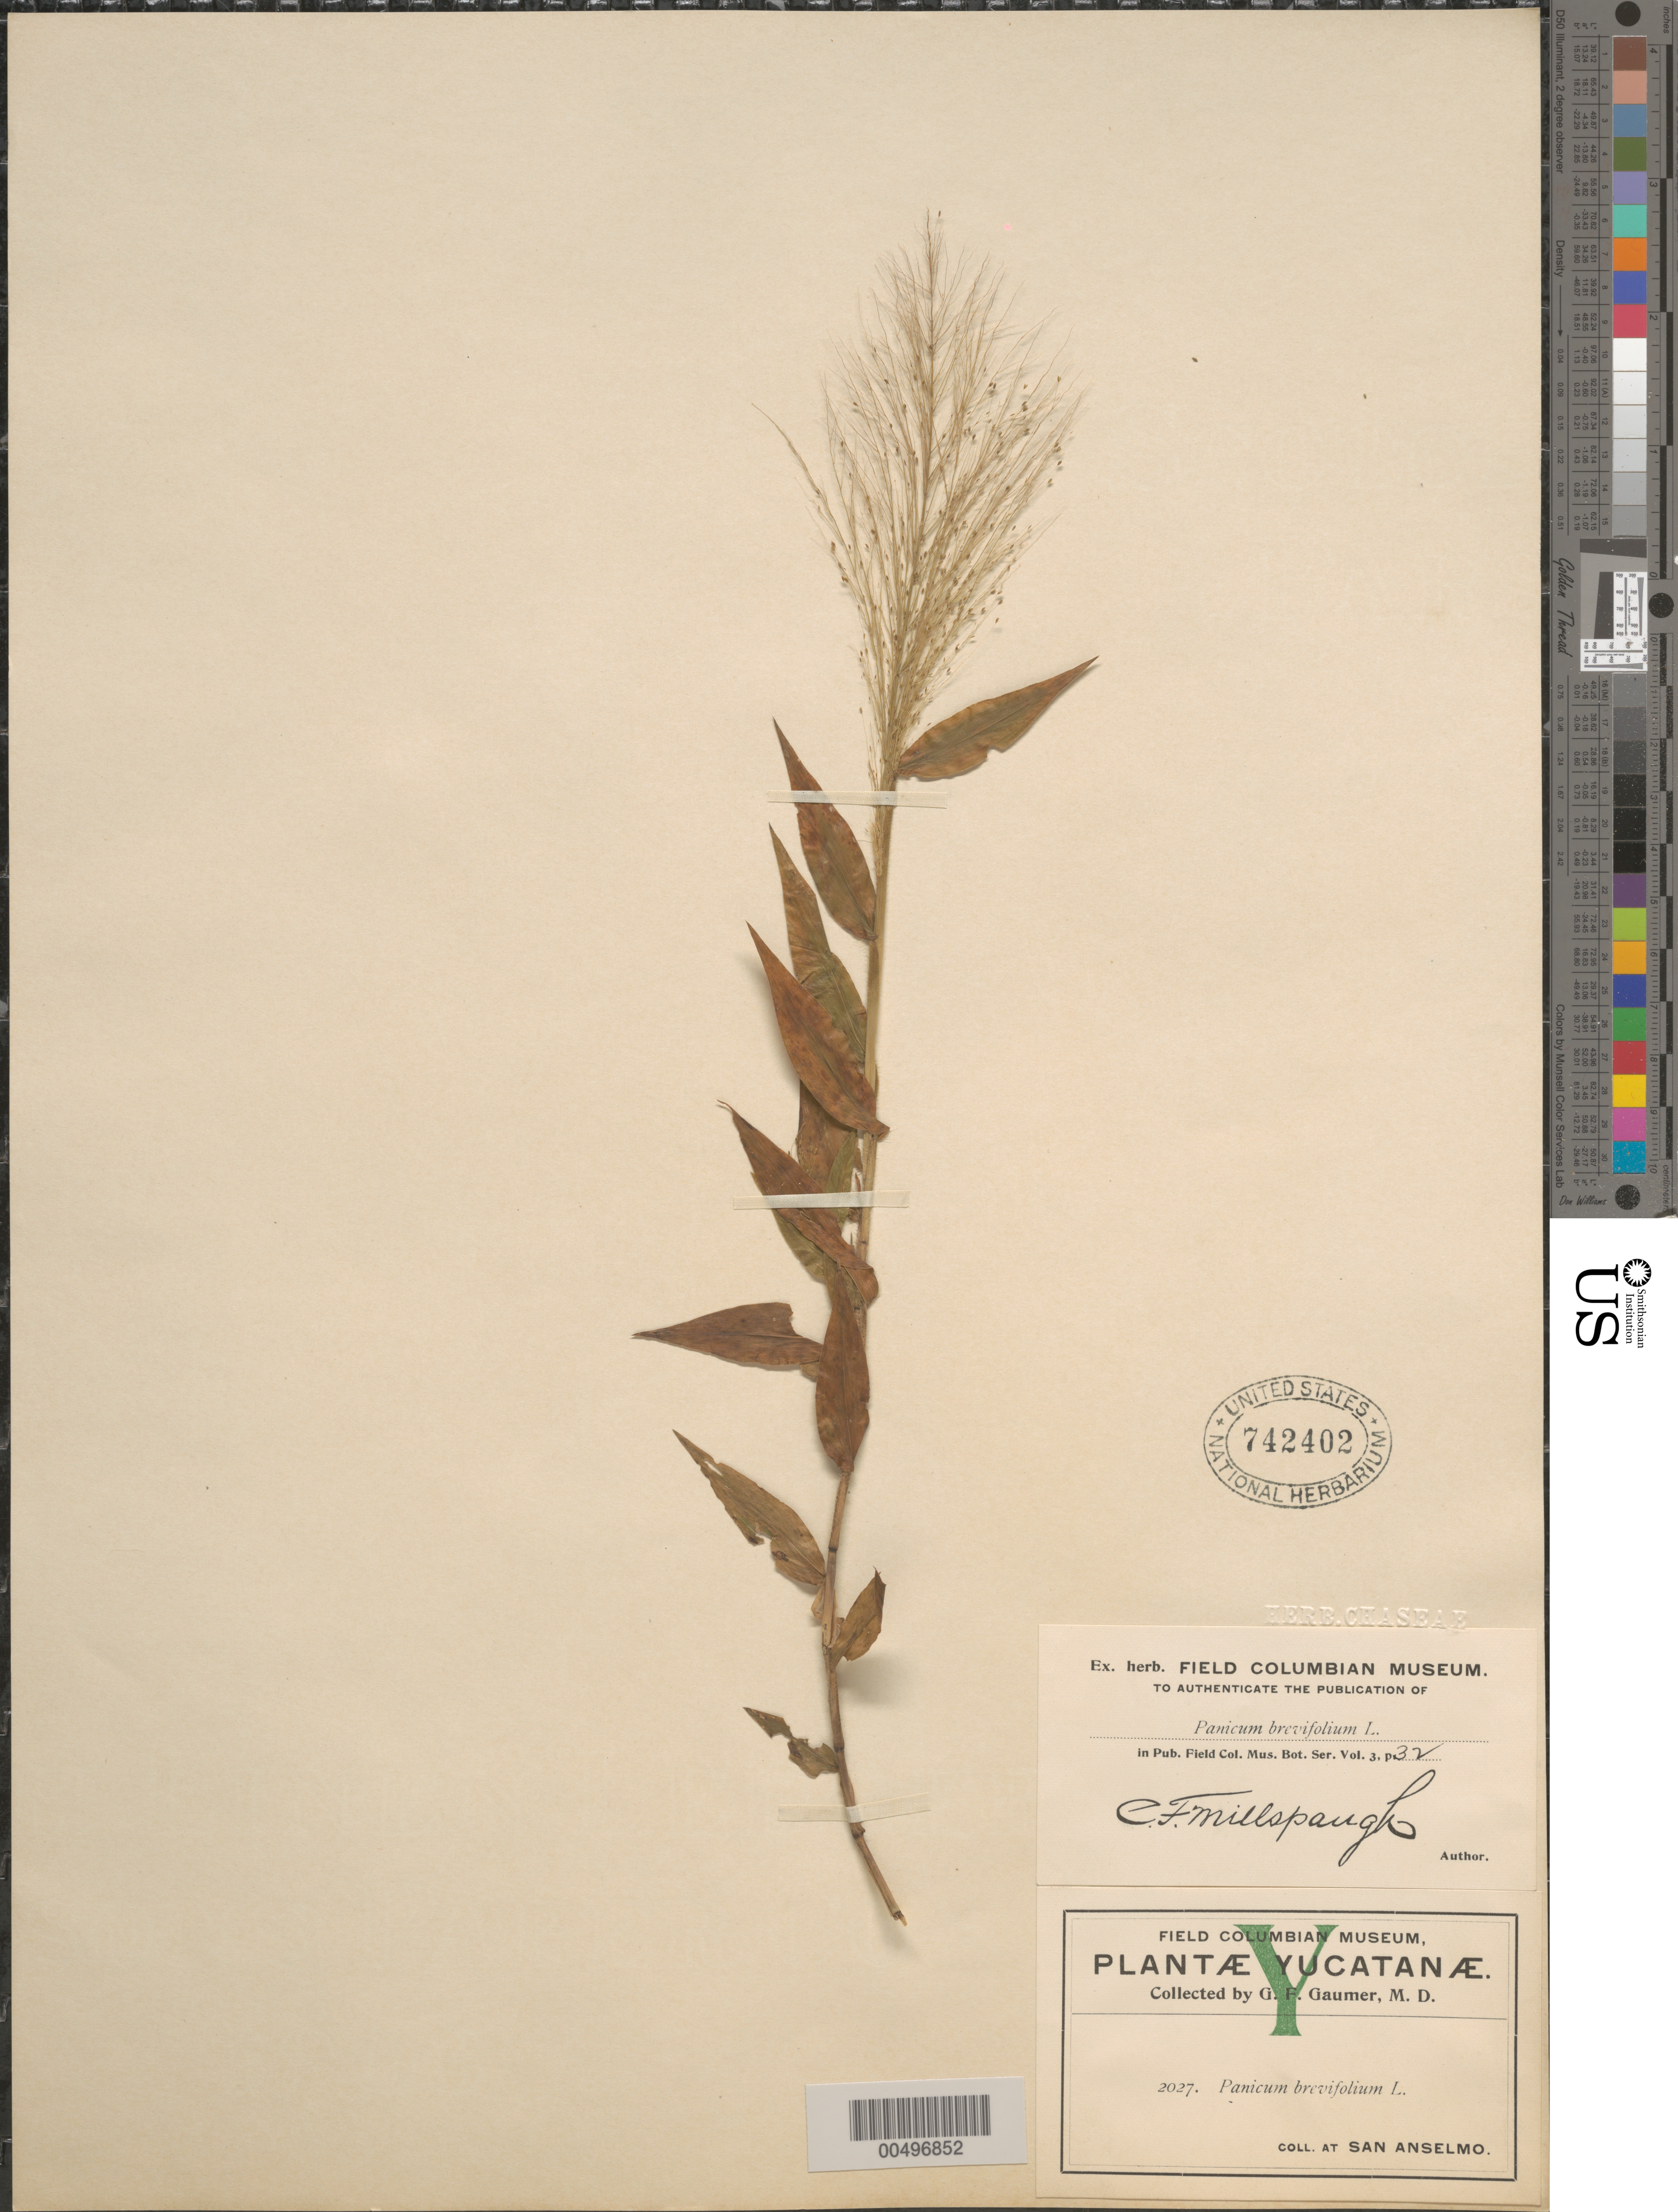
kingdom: Plantae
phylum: Tracheophyta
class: Liliopsida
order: Poales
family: Poaceae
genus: Panicum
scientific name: Panicum trichoides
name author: Sw.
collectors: G. F. Gaumer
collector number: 2027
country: Mexico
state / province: Yucatan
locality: San Anselmo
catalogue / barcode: US 742402